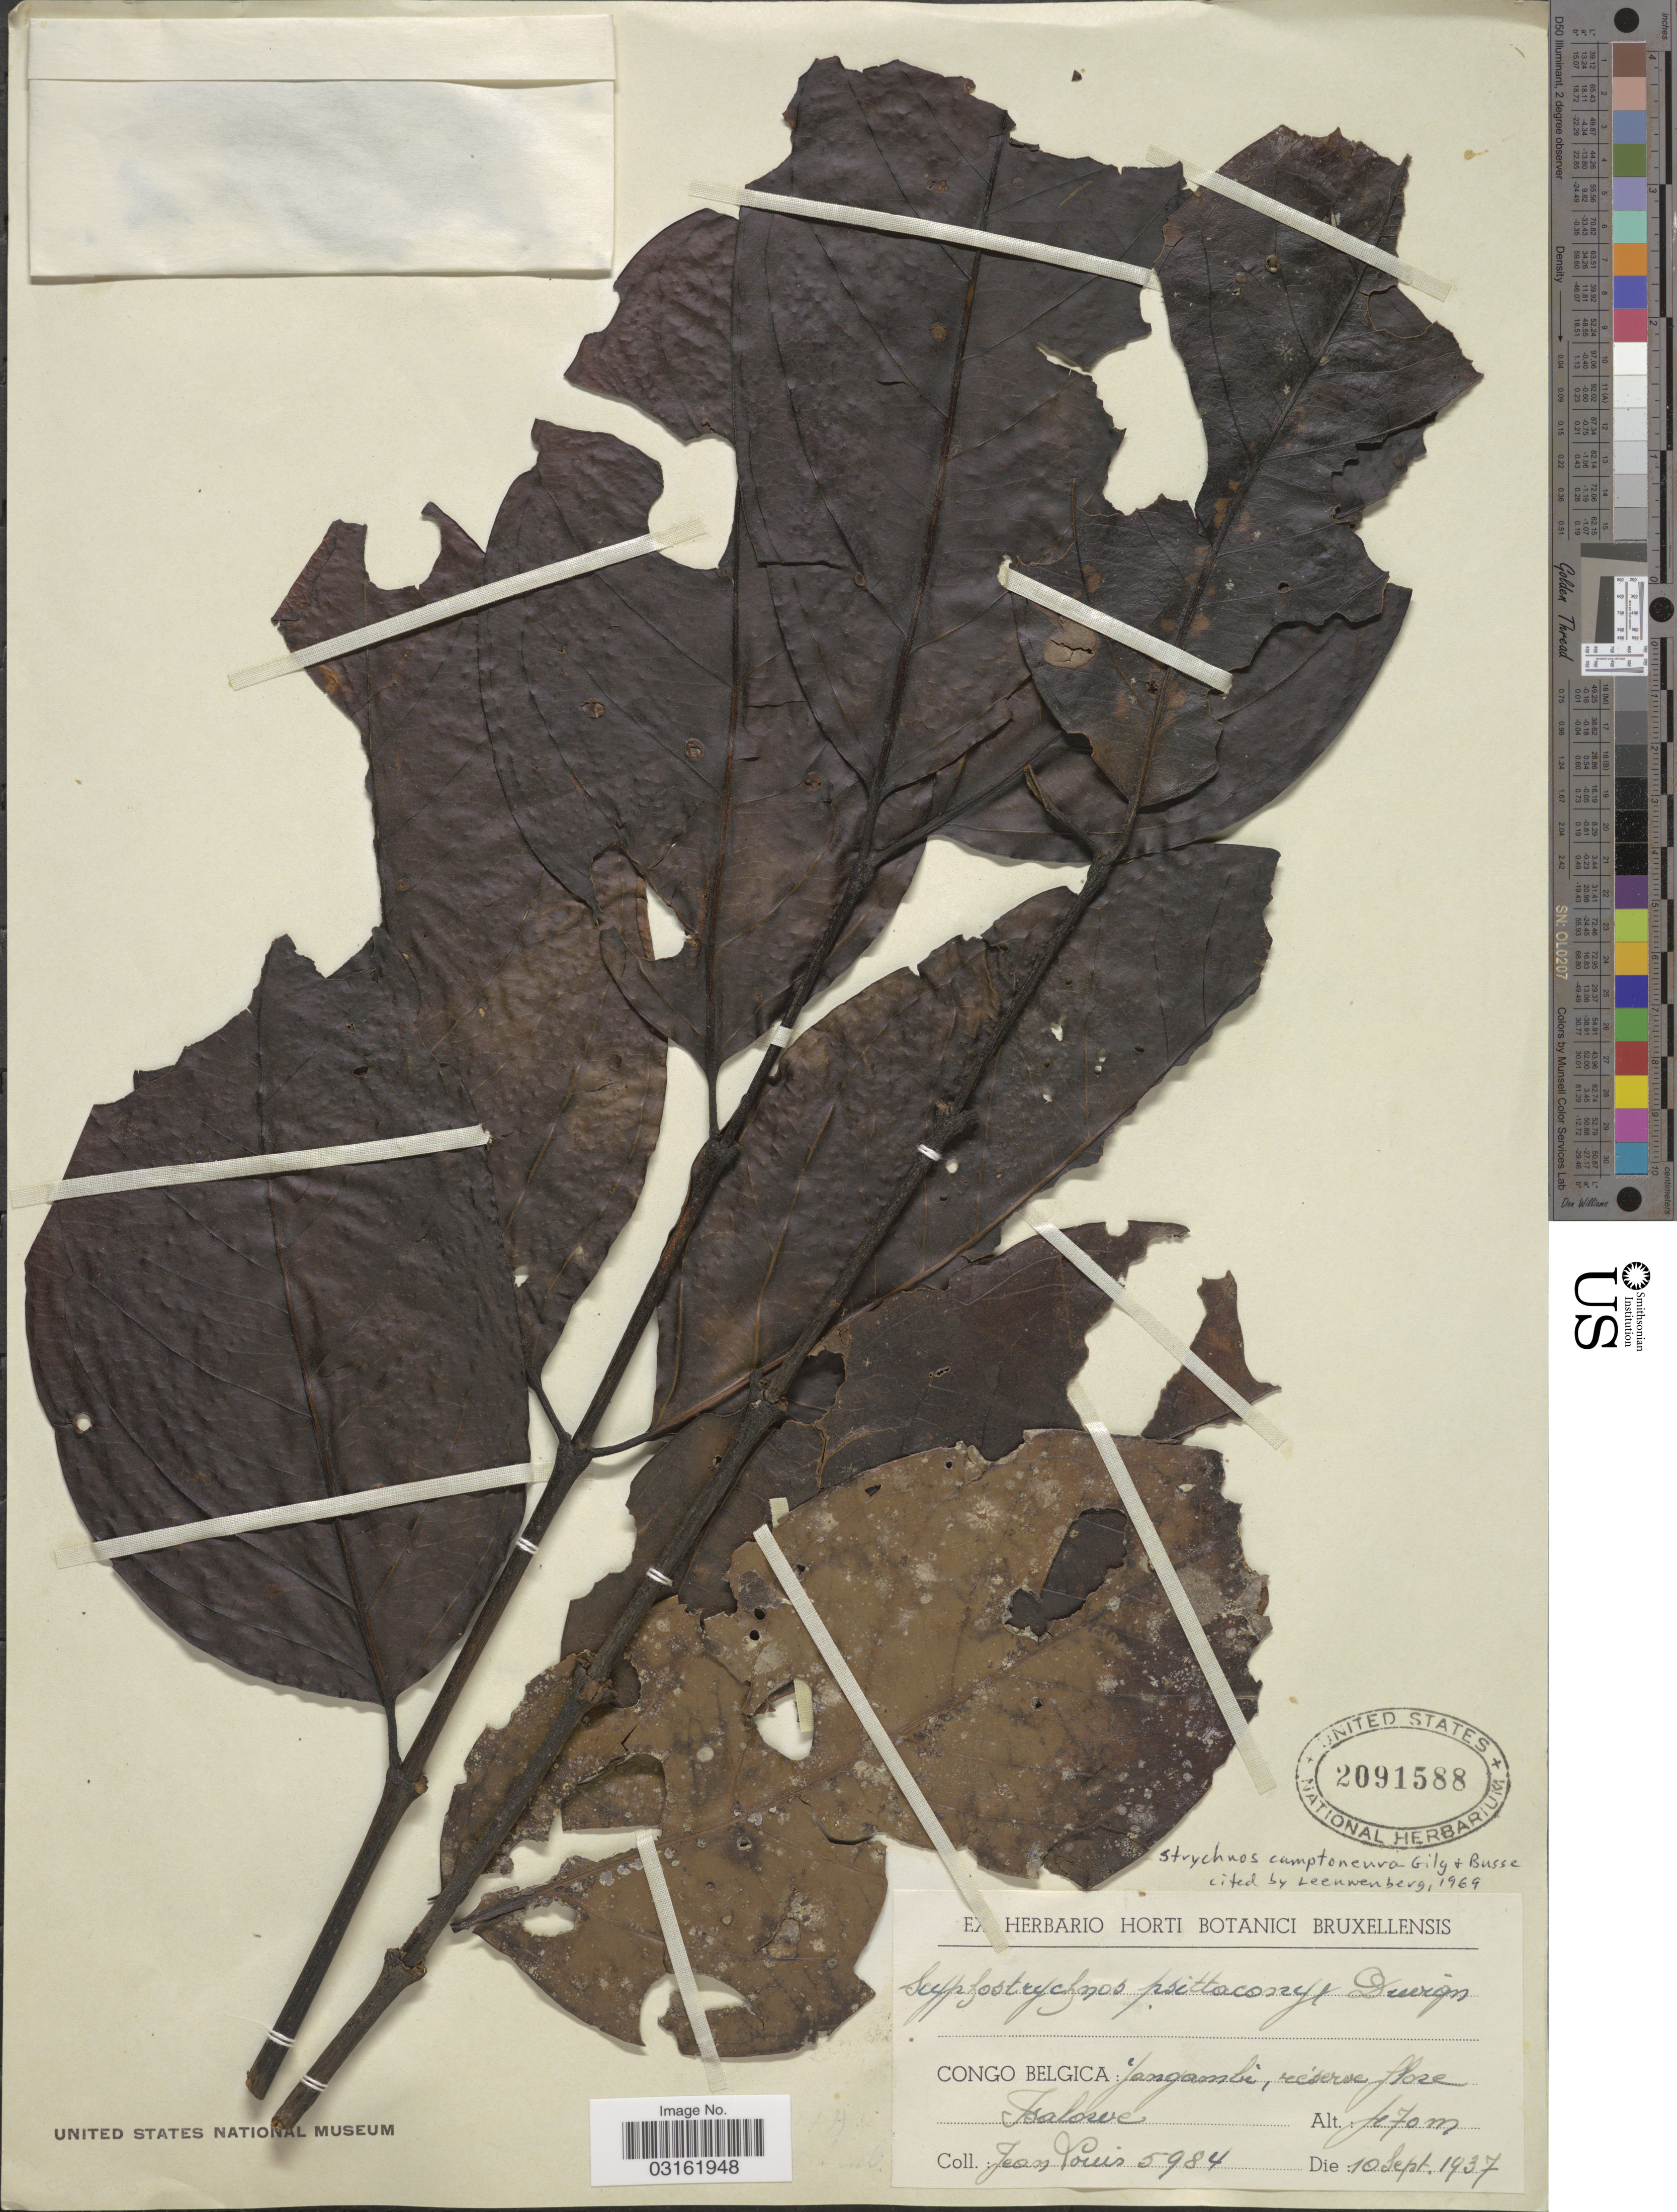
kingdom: Plantae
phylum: Tracheophyta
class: Magnoliopsida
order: Gentianales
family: Loganiaceae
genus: Strychnos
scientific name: Strychnos camptoneura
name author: Gilg & Busse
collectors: J. Louis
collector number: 5984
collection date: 1937-09-10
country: Congo, Democratic Republic of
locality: Congo Belgica: Yangambi, réserve flore Isalowe.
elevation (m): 470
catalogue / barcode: US 2091588